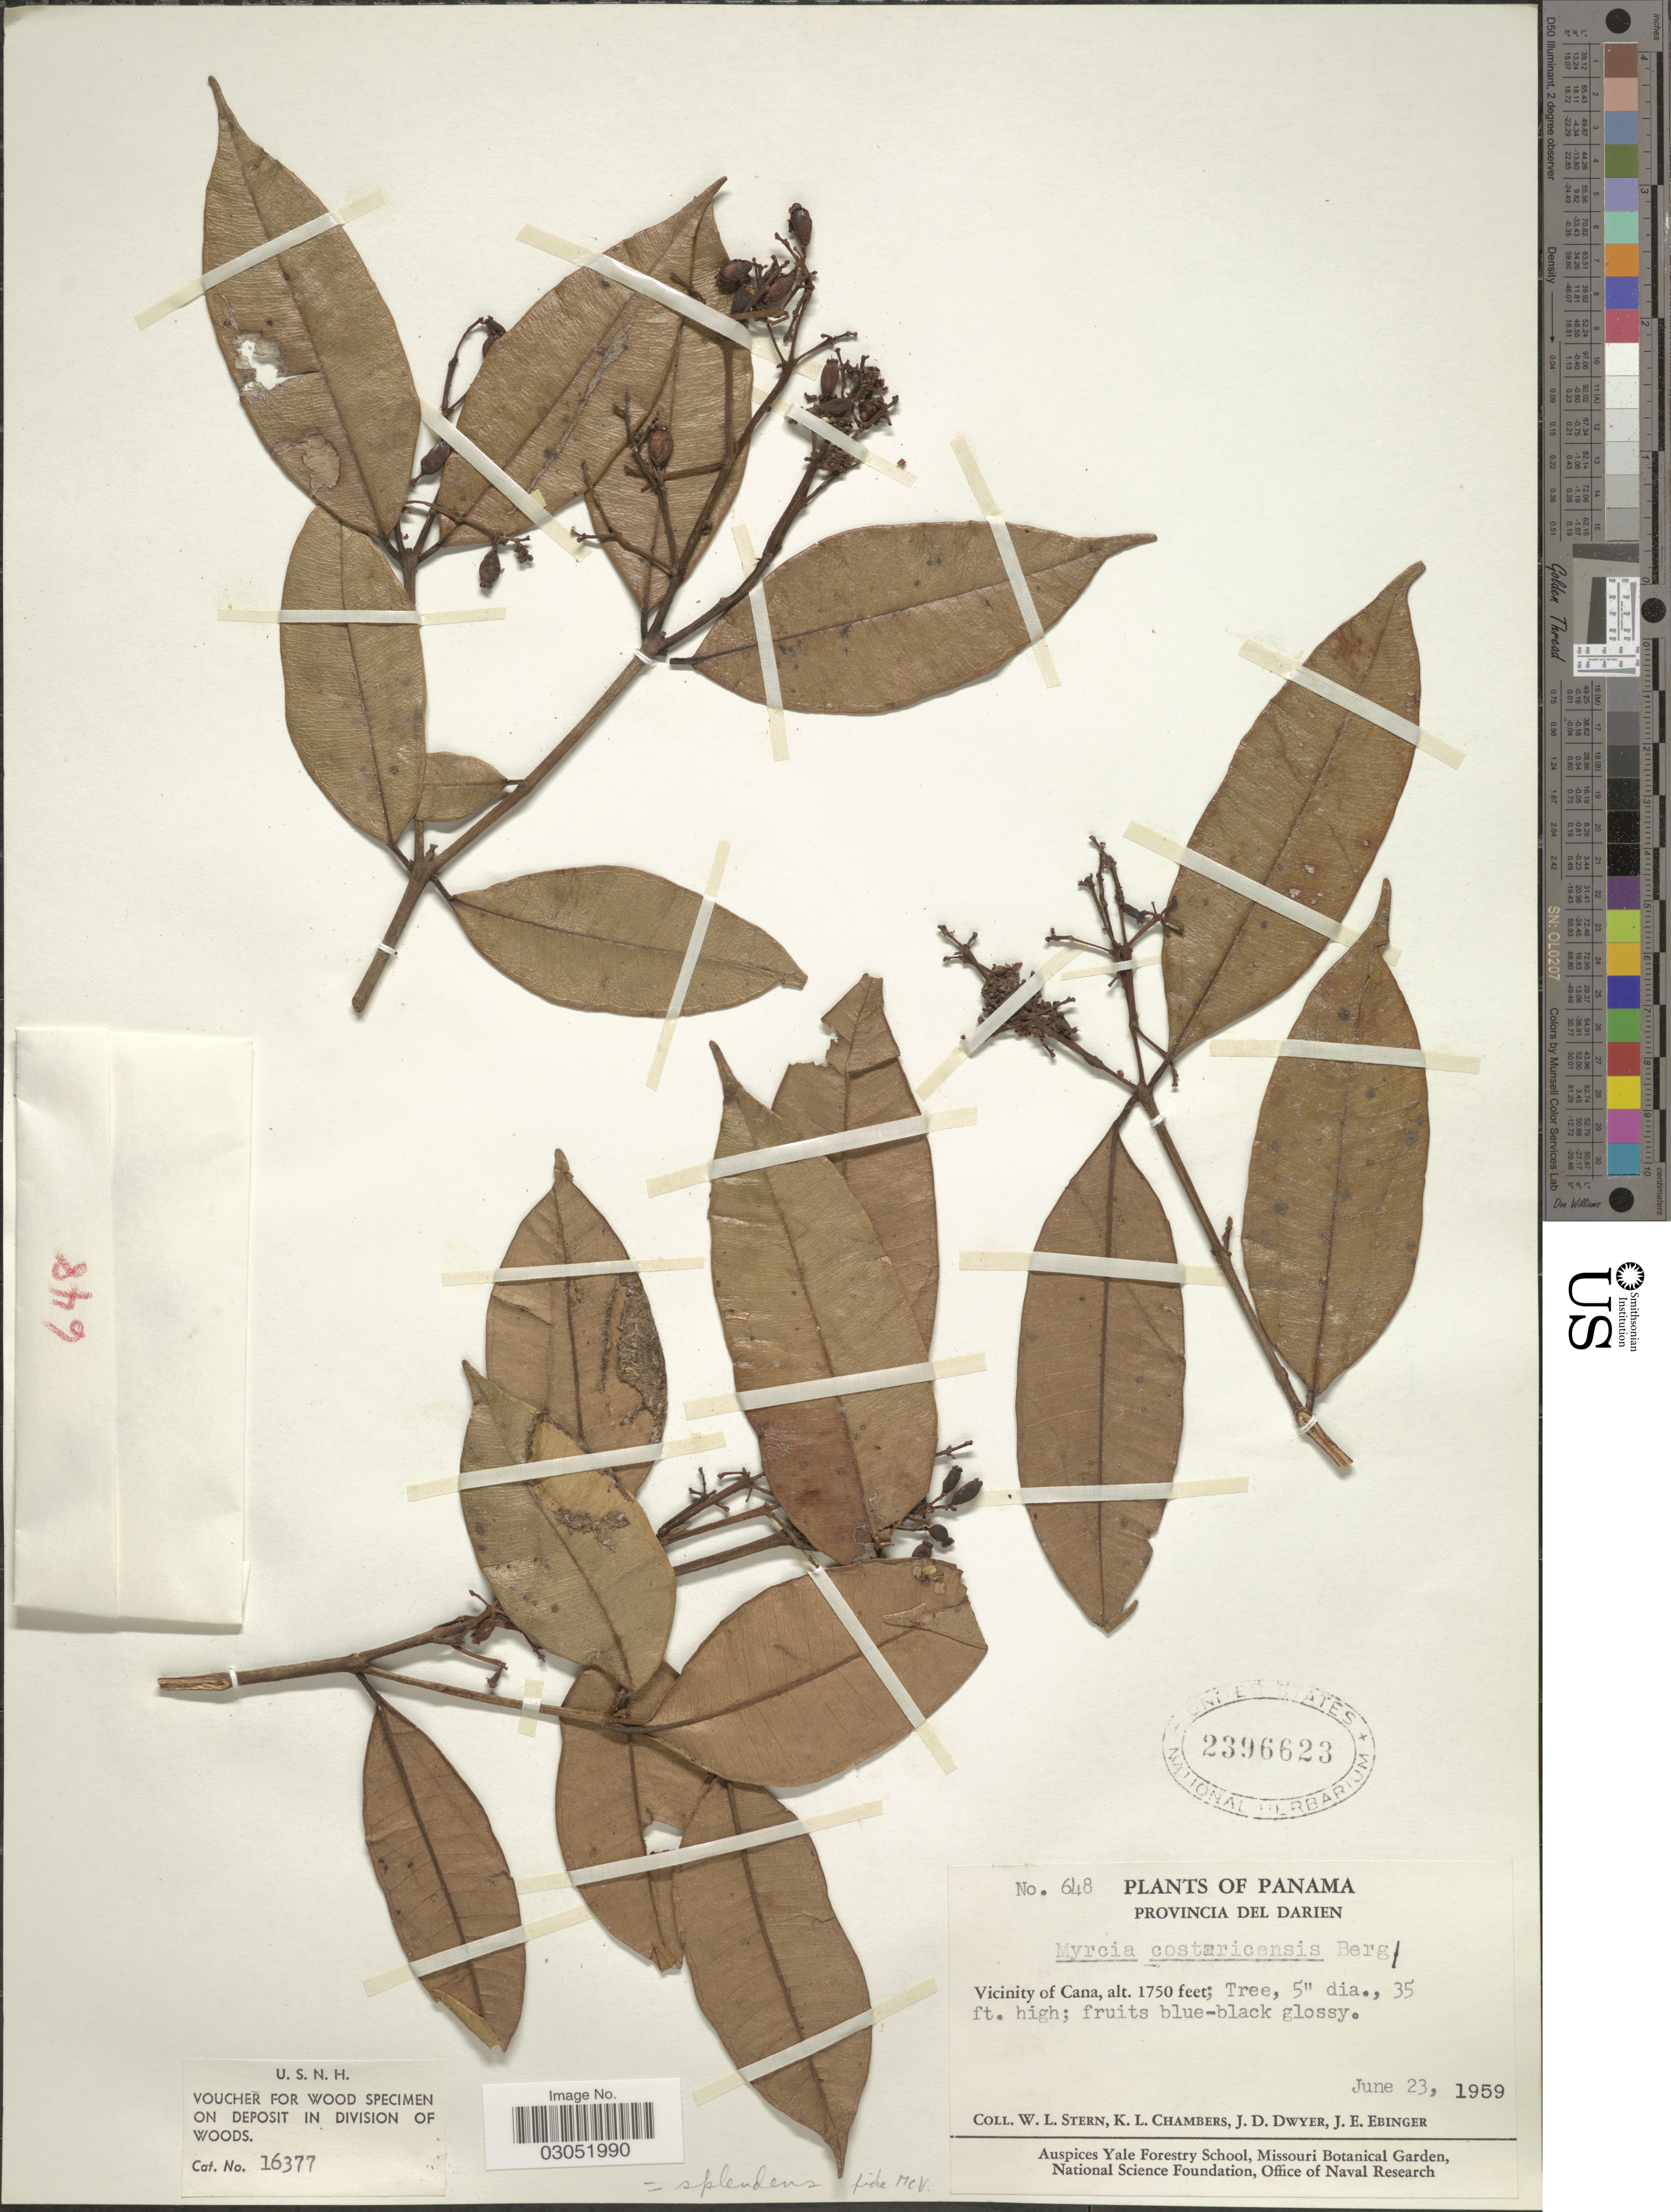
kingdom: Plantae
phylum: Tracheophyta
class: Magnoliopsida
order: Myrtales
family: Myrtaceae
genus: Myrcia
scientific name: Myrcia splendens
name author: (Sw.) DC.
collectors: W. L. Stern, K. Chambers, J. D. Dwyer & J. Ebinger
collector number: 648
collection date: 1959-06-23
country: Panama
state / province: Darién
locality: Vicinity of Cana.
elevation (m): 533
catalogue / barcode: US 2396623